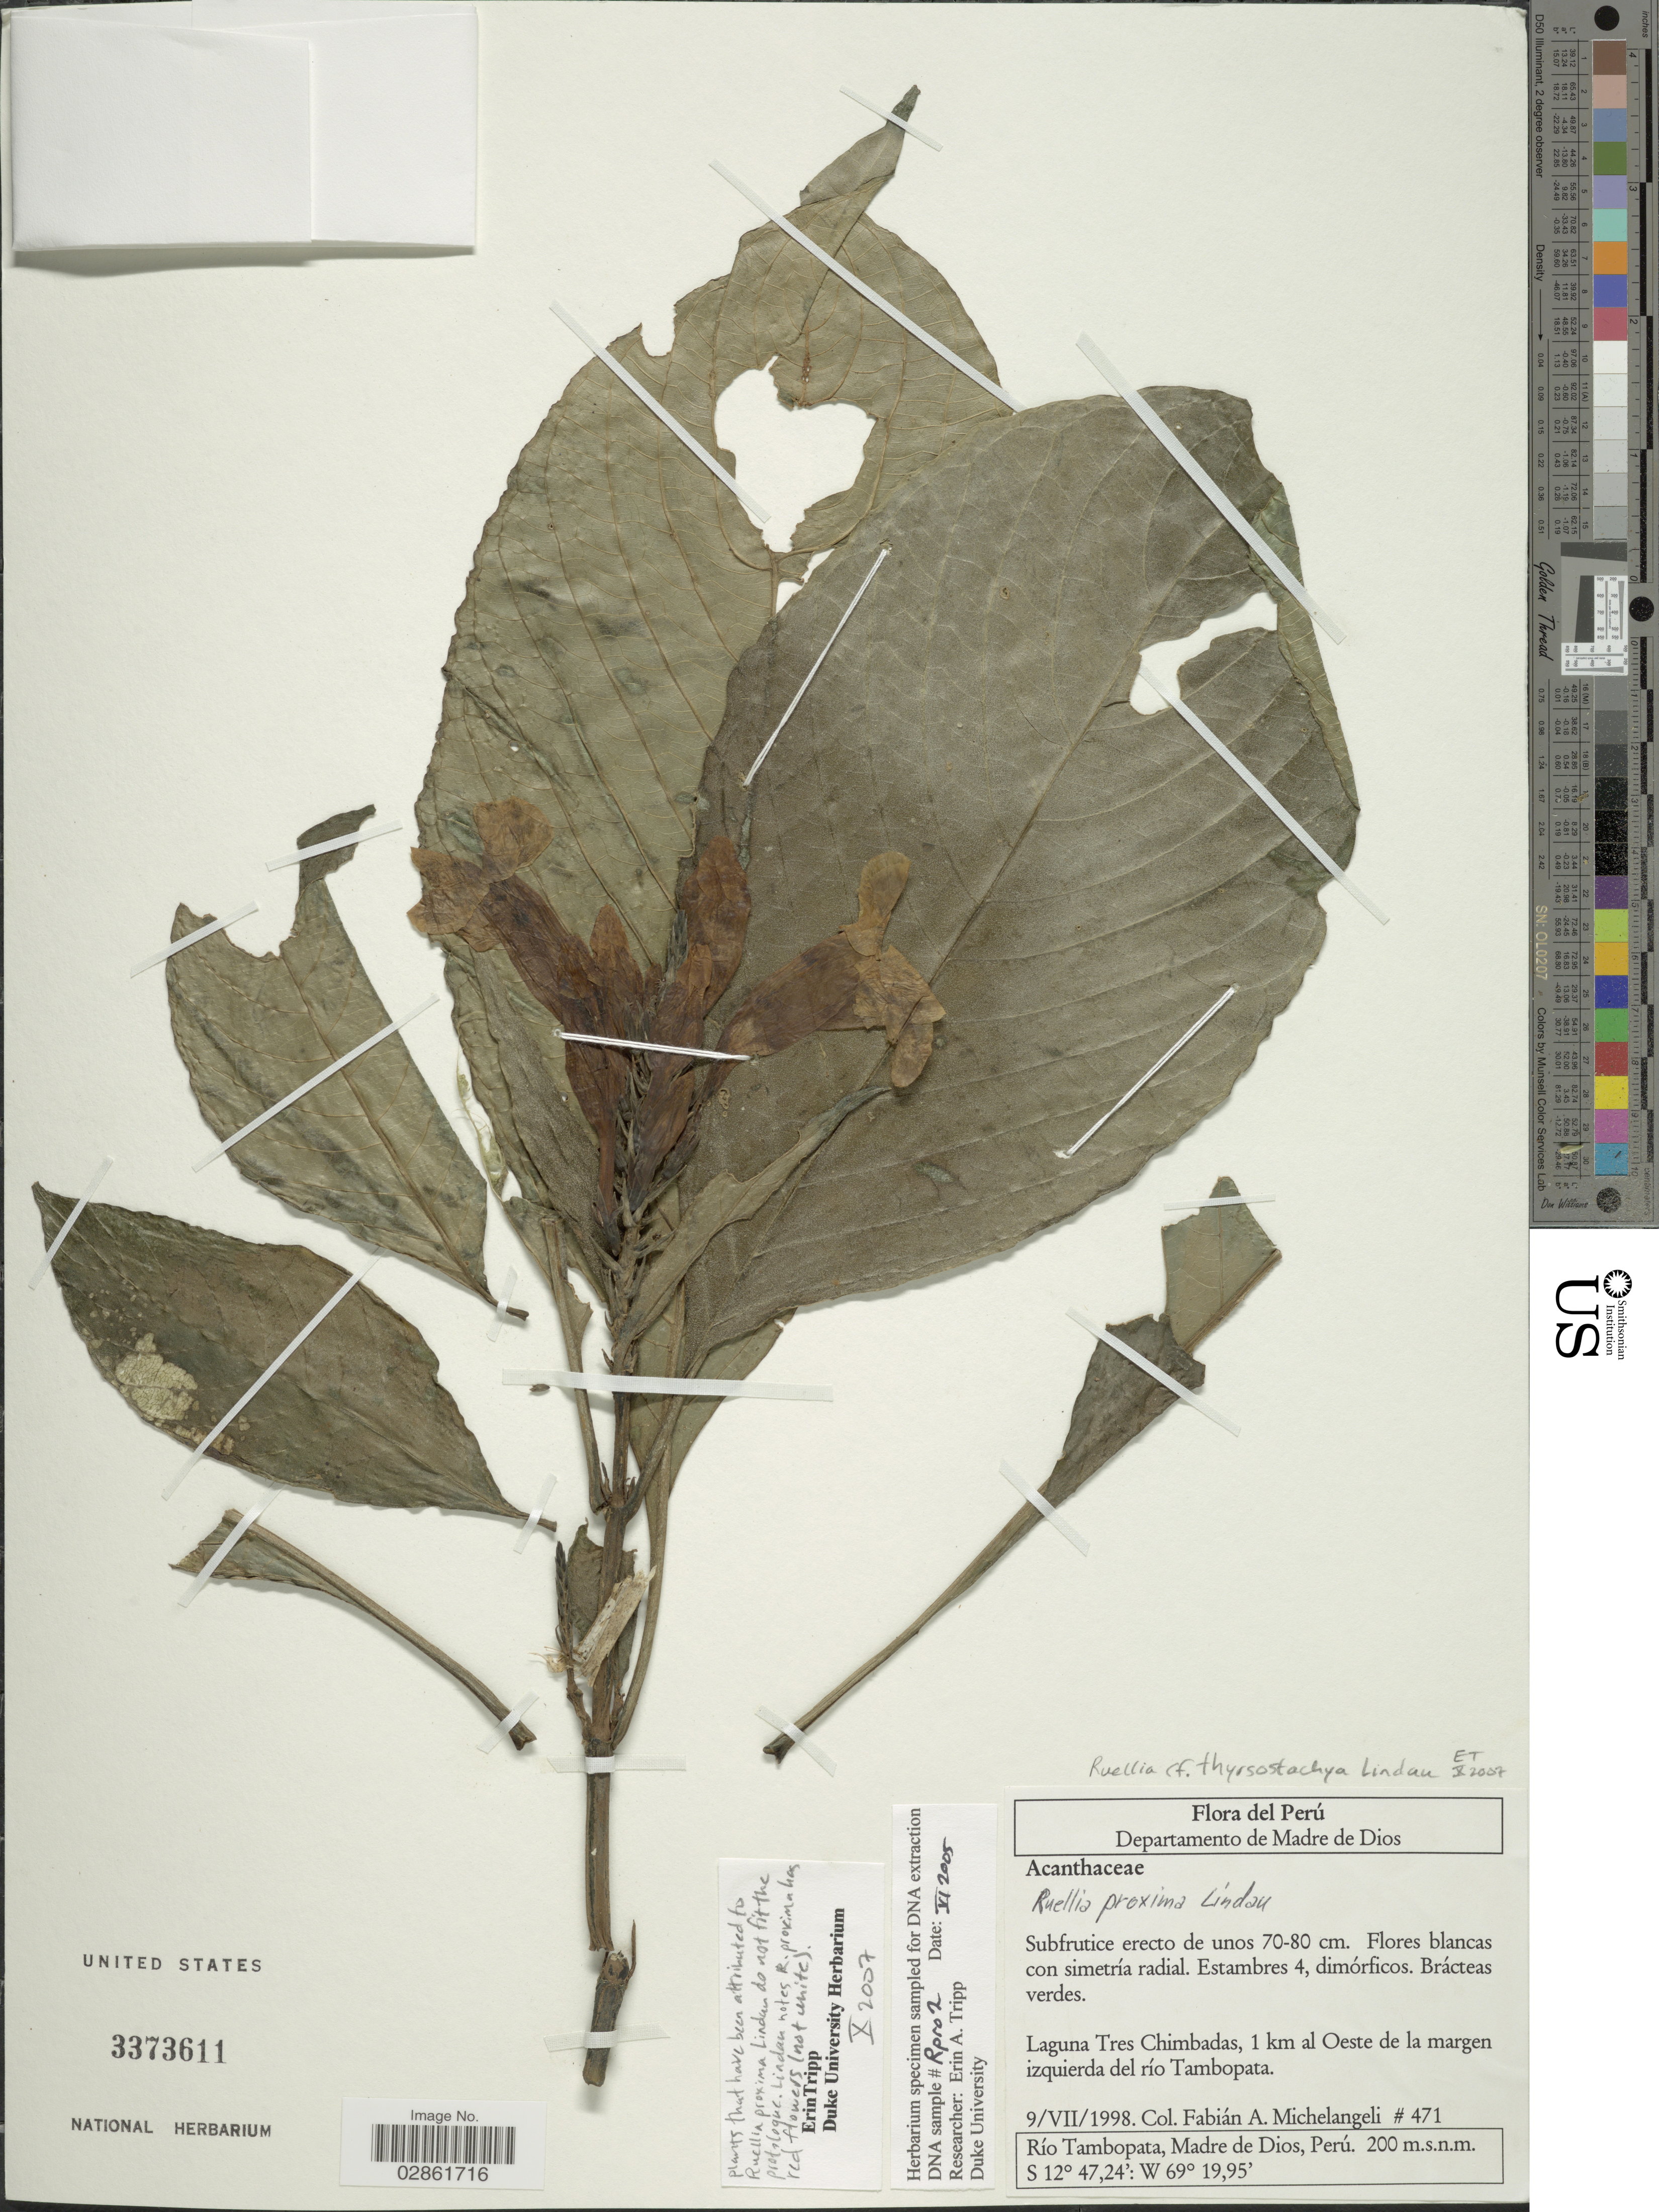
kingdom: Plantae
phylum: Tracheophyta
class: Magnoliopsida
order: Lamiales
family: Acanthaceae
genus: Ruellia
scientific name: Ruellia proxima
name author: Lindau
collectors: F. A. Michelangeli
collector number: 471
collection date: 1998-07-09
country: Peru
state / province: Madre de Dios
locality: Departamento de Madre de Dios. Laguna Tres Chimbadas, 1 km al Oeste de la margen izquierda del río Tambopata. Río Tambopata.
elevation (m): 200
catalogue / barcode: US 3373611